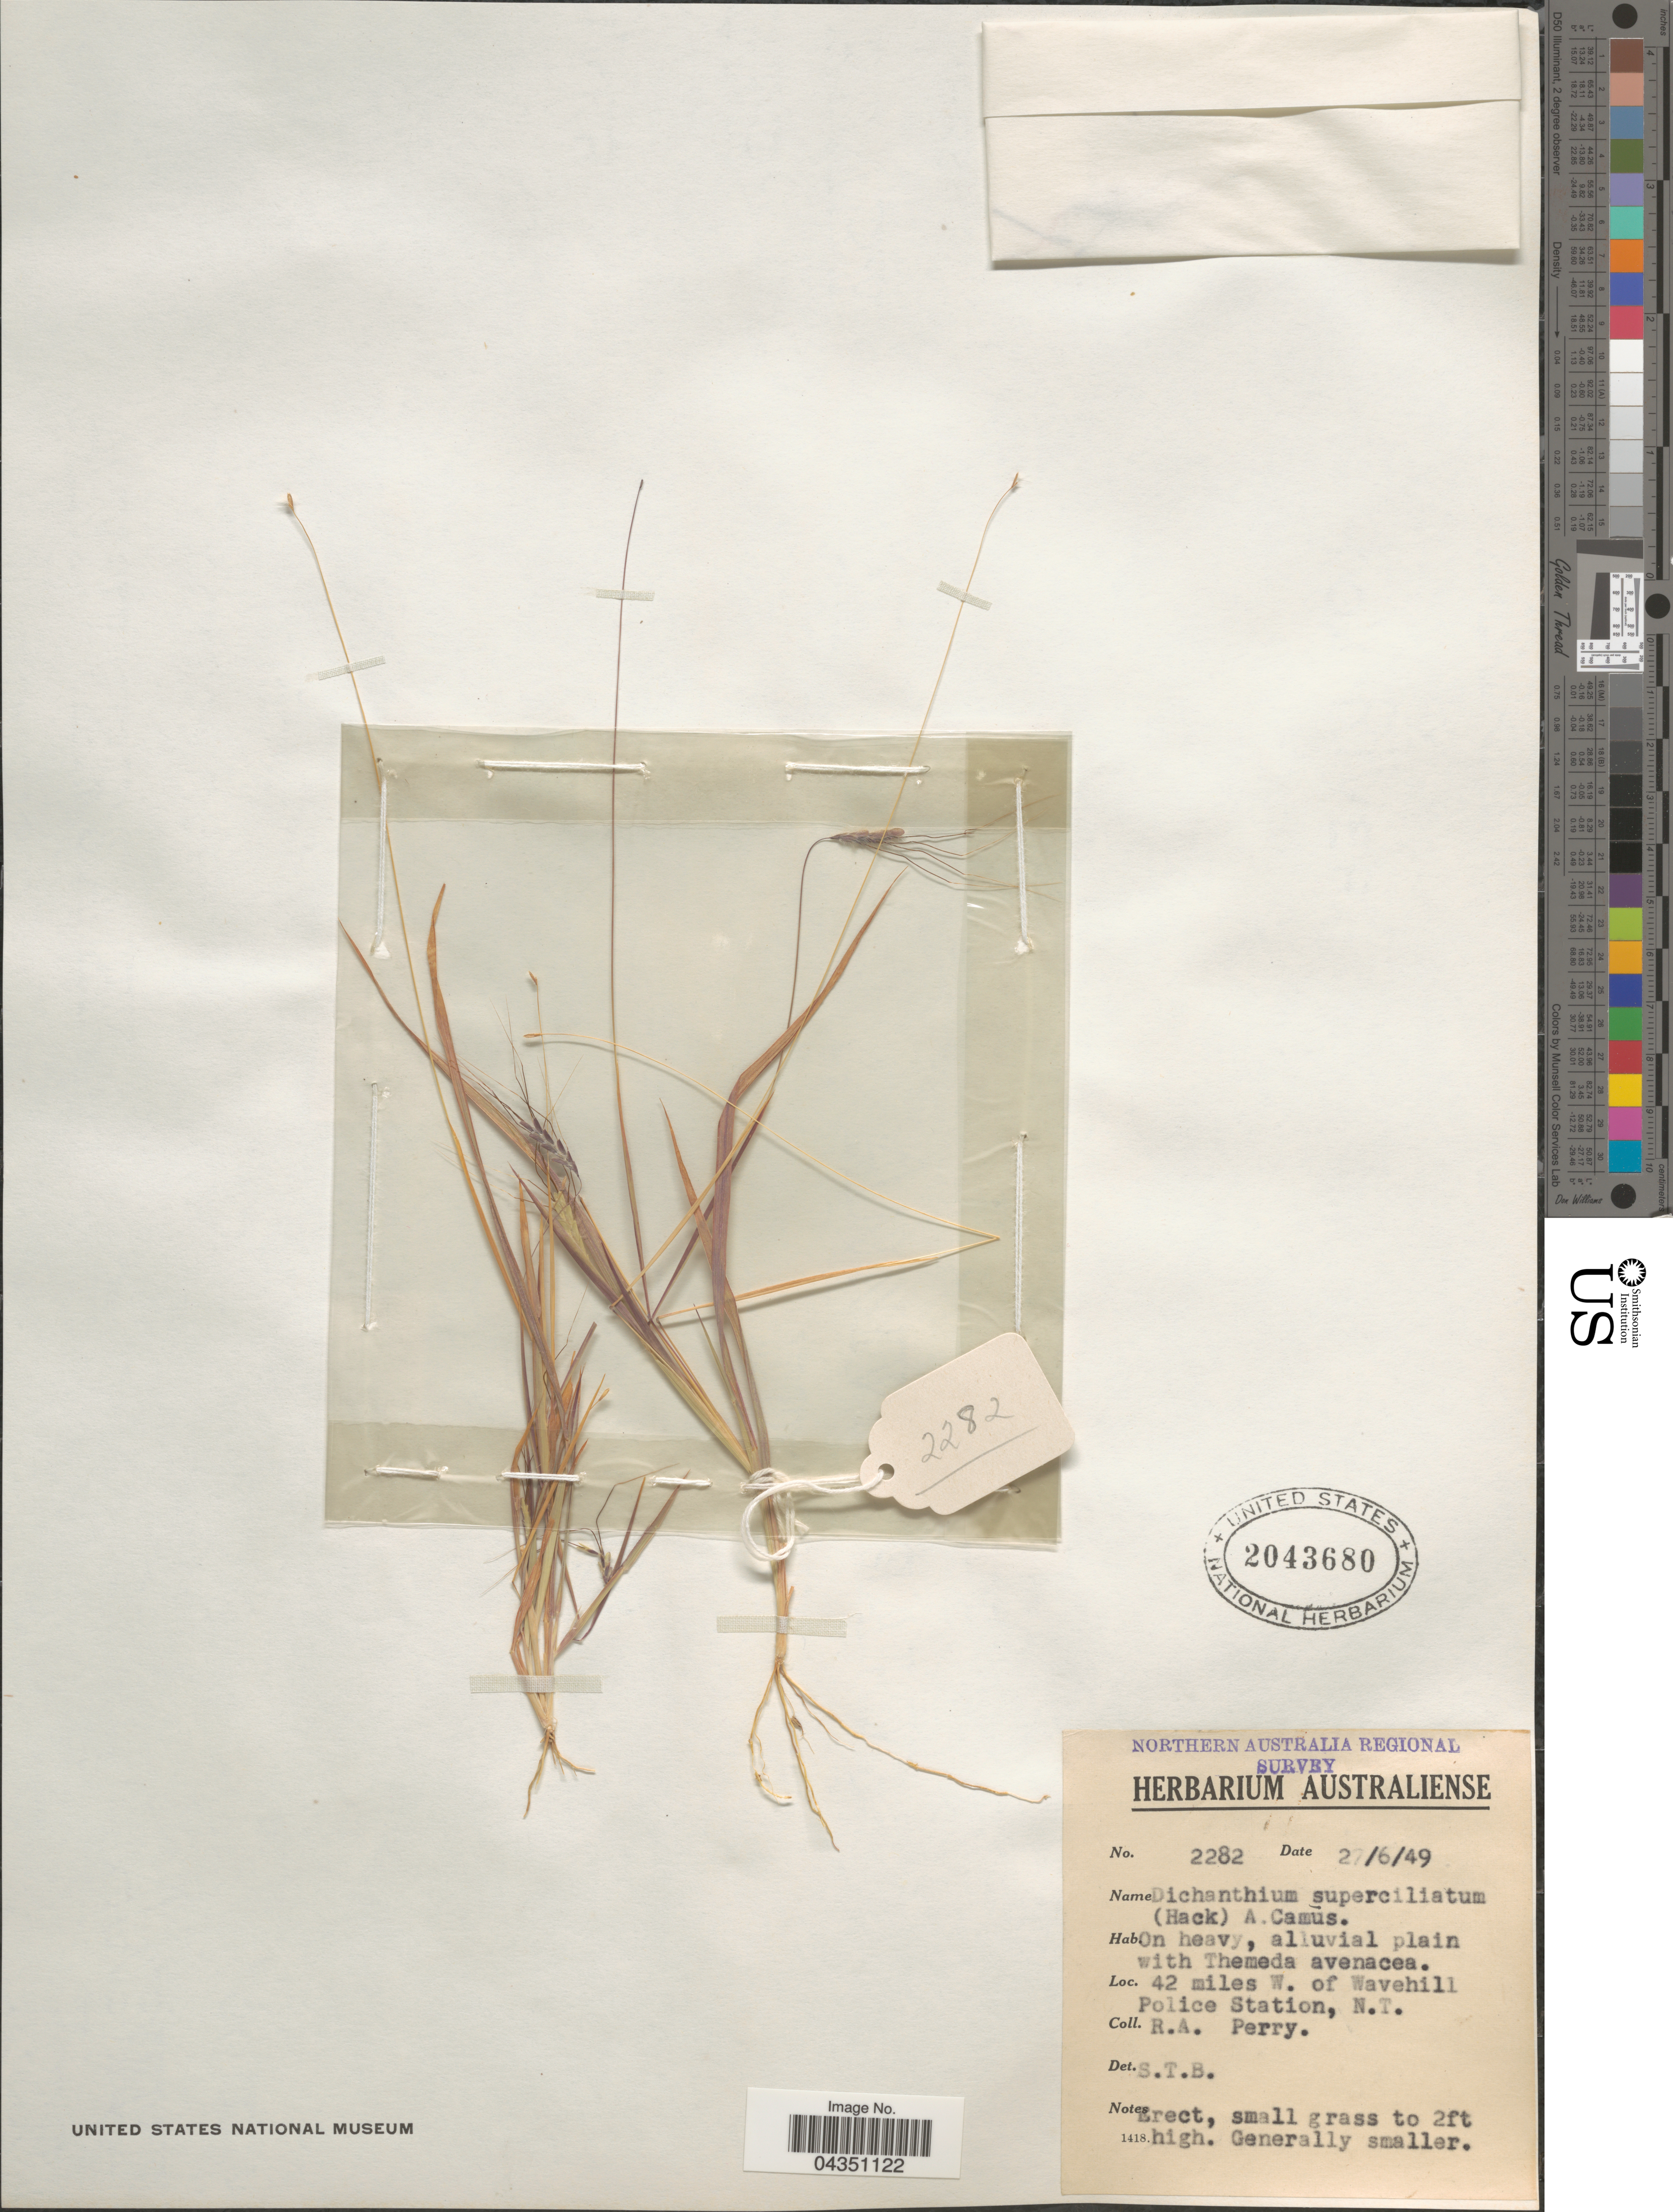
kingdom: Plantae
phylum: Tracheophyta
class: Liliopsida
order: Poales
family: Poaceae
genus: Dichanthium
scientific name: Dichanthium sericeum subsp. polystachyum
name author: (Benth.) B.K. Simon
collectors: Perry, R. A.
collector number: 2282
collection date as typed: Transcribed d/m/y: 27/6/49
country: Australia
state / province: Northern Territory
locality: Northern Australia Regional Survey. 42 miles W. of Wavehill Police Station, N.T.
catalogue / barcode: US 2043680